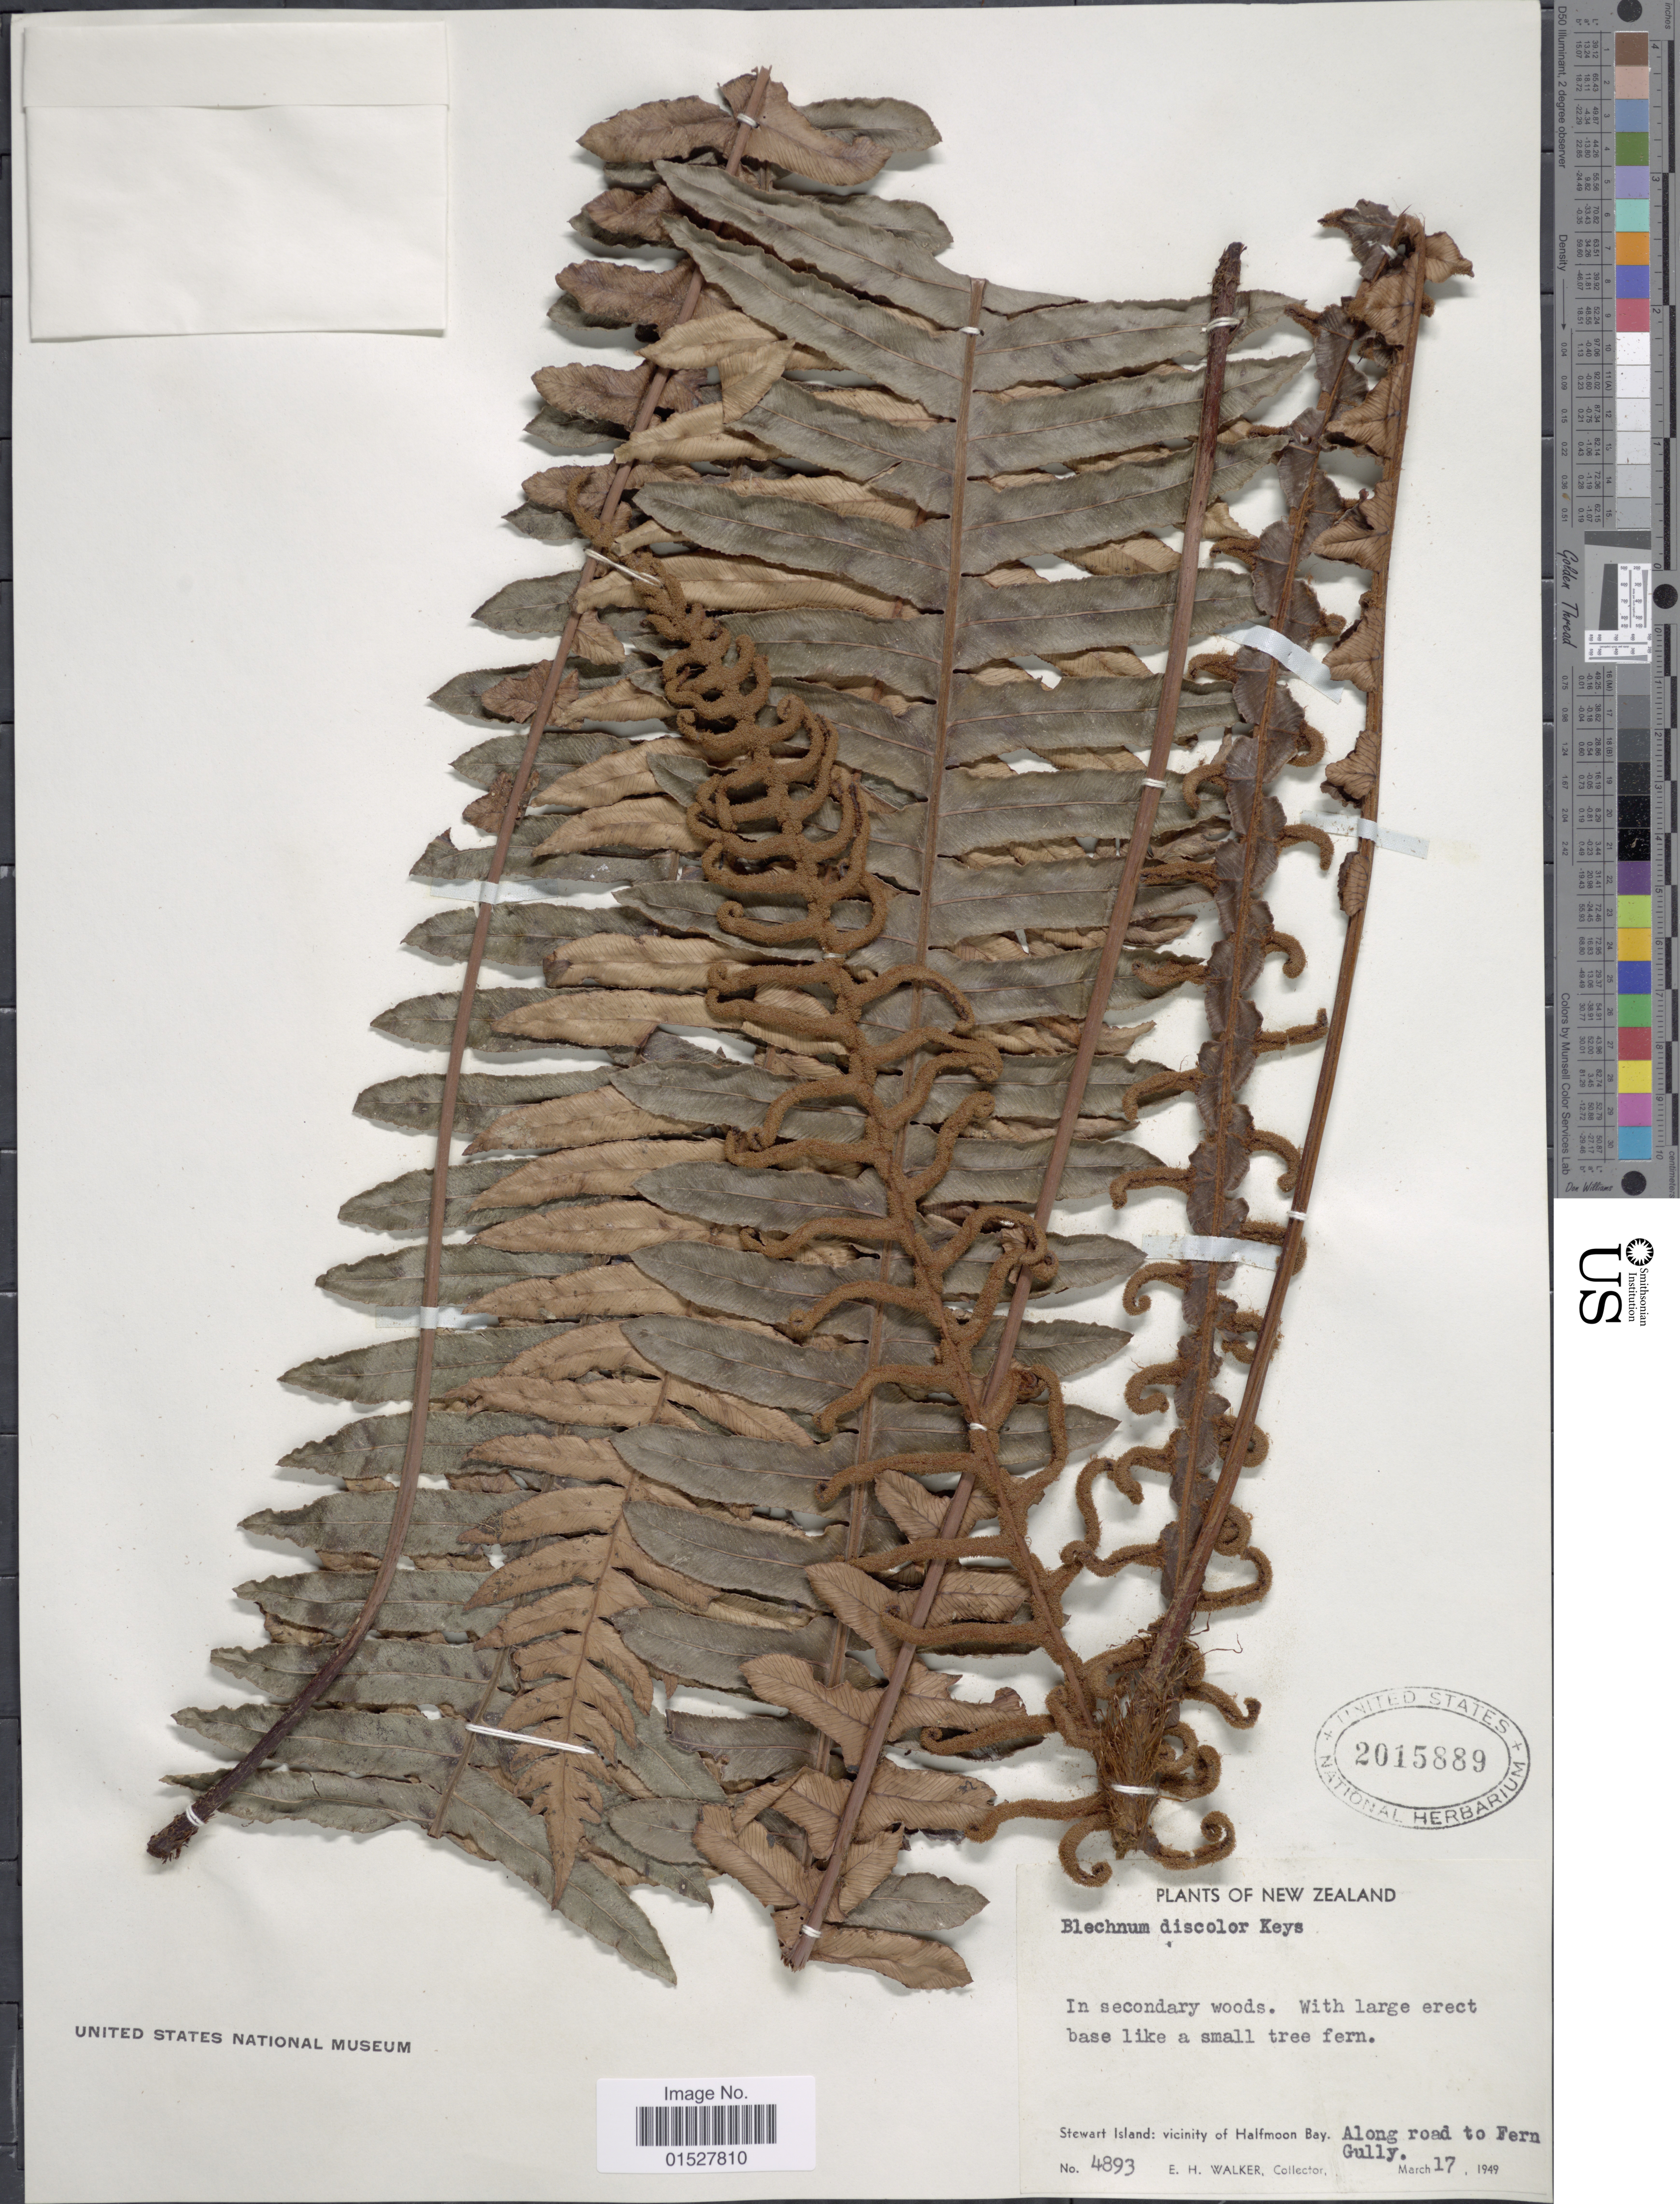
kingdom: Plantae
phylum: Tracheophyta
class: Polypodiopsida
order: Polypodiales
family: Blechnaceae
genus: Blechnum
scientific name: Blechnum discolor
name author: (G. Forst.) Keyserl.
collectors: E. H. Walker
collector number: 4893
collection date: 1949-03-17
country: New Zealand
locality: Stewart island: vicinity of Halfmoon Bay, along road to Fern Gully.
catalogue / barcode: US 2015889